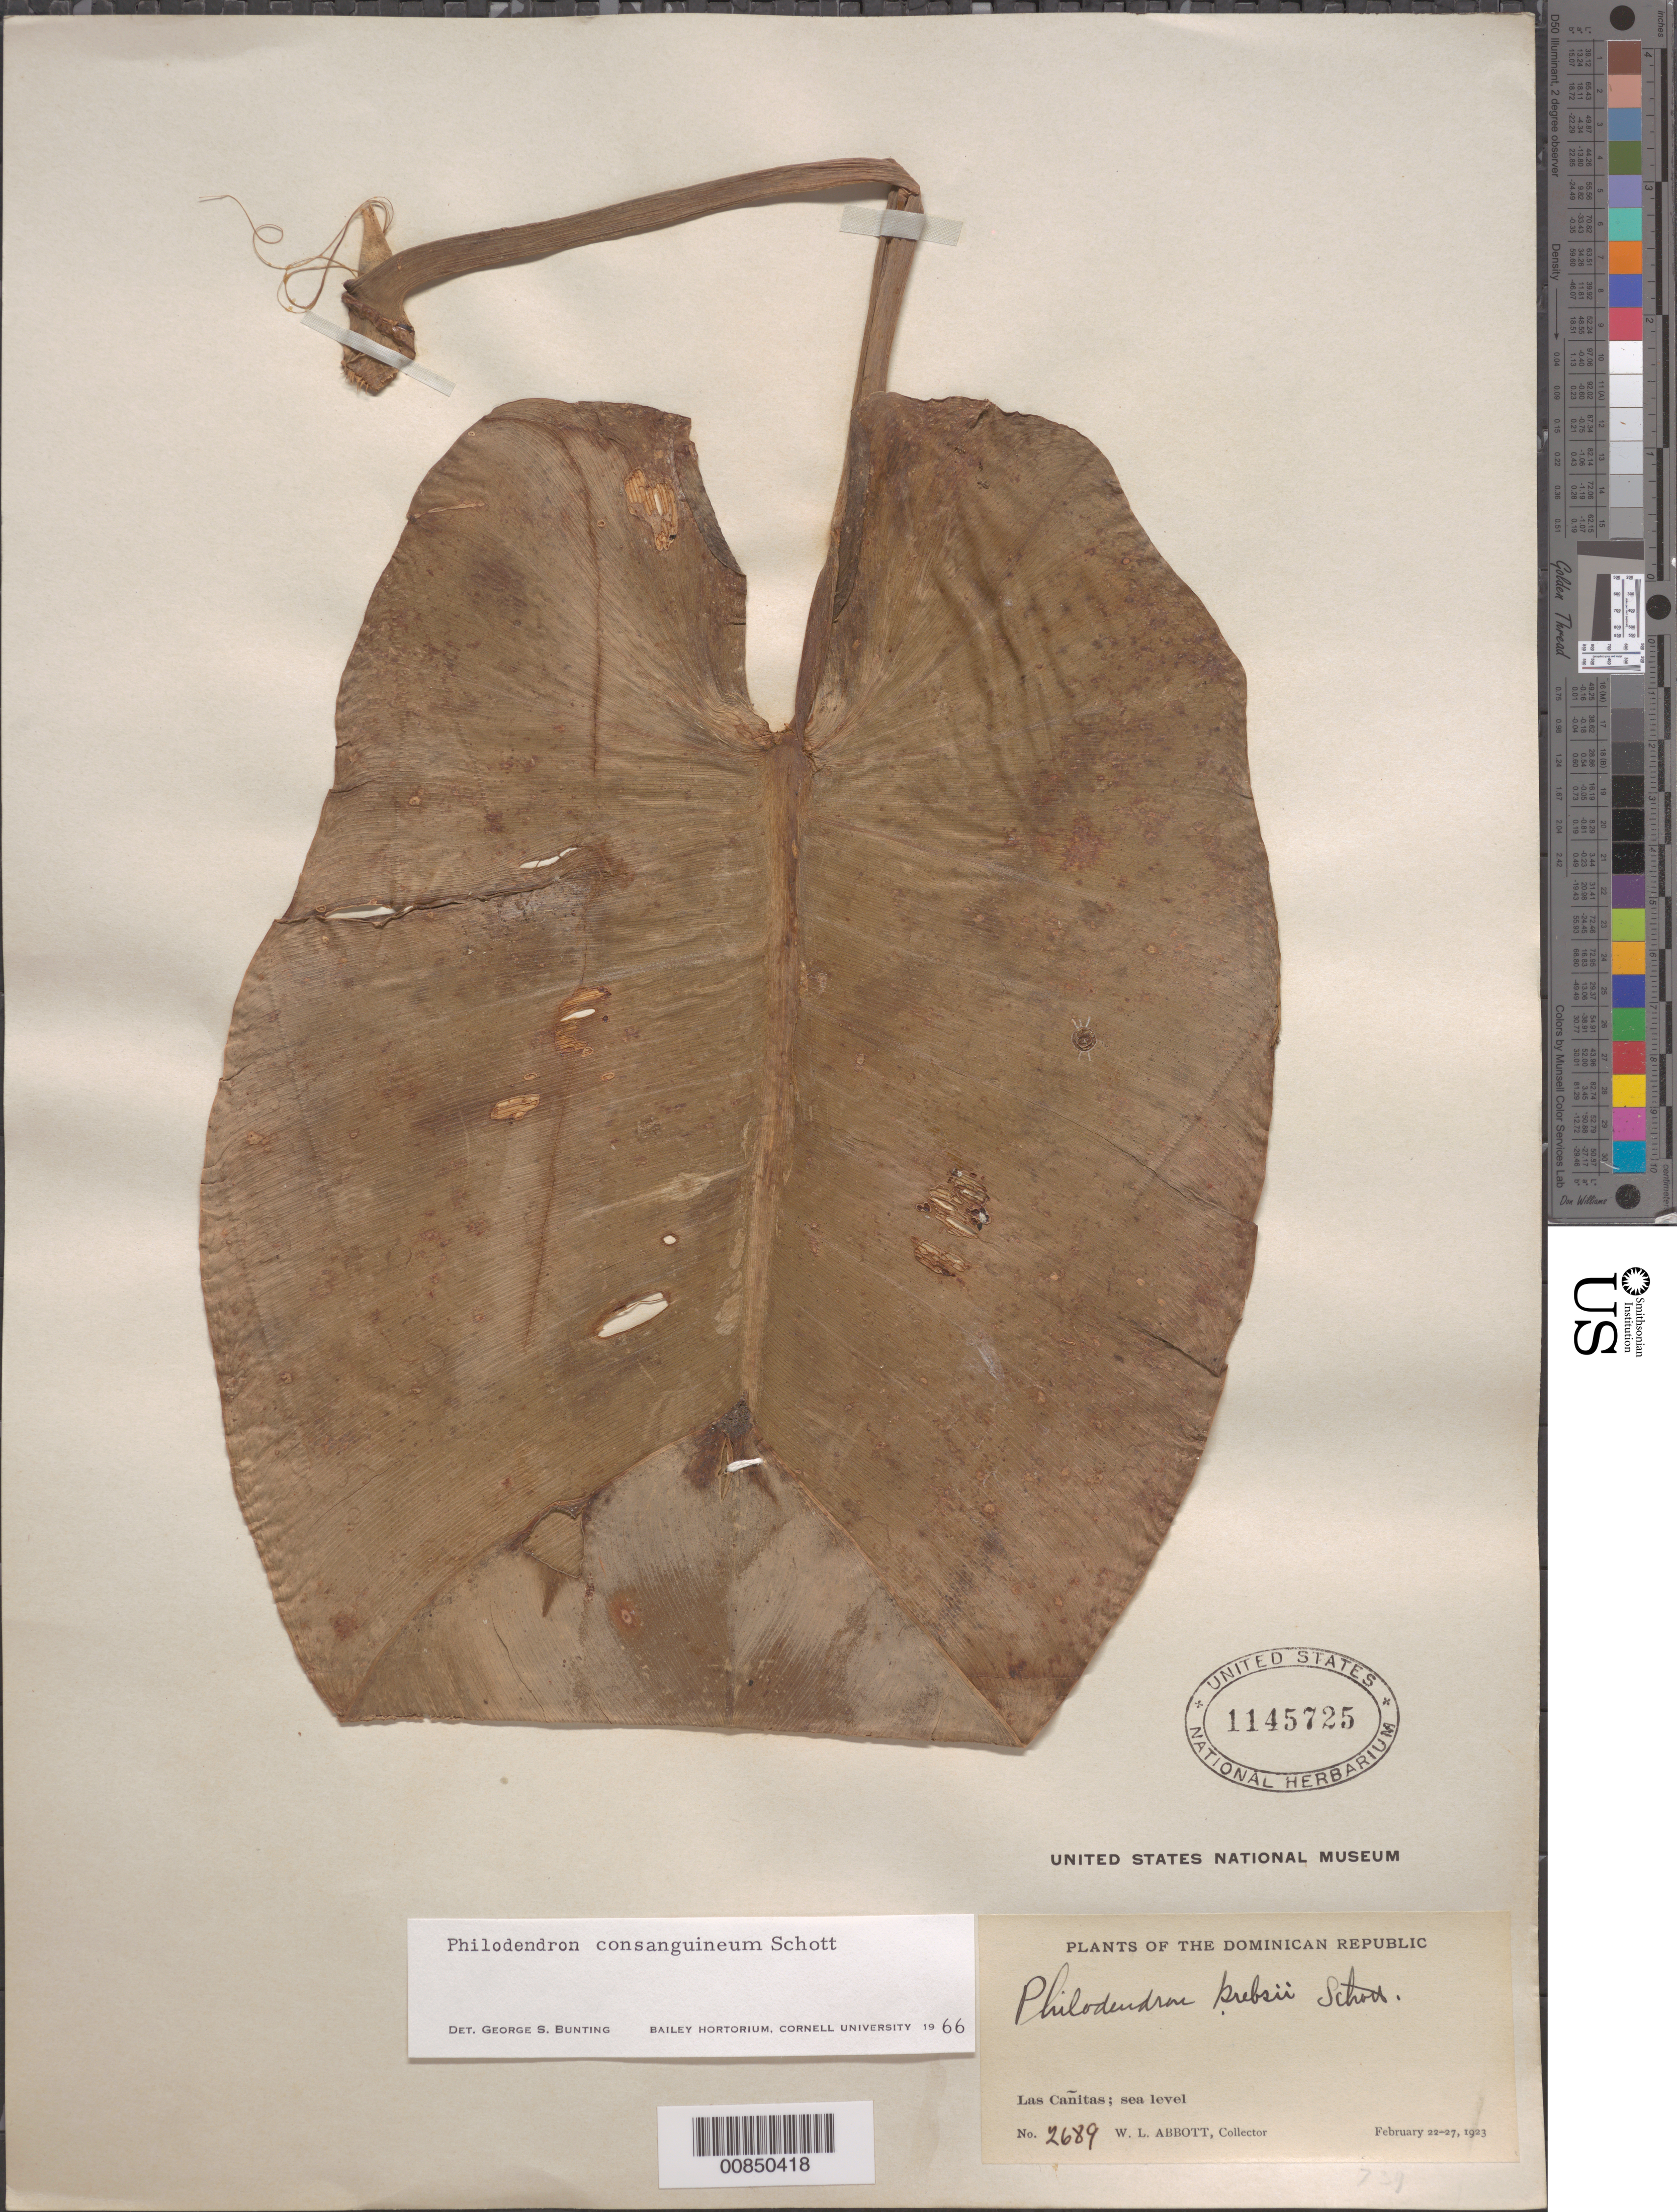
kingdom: Plantae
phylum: Tracheophyta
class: Liliopsida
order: Alismatales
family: Araceae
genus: Philodendron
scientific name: Philodendron consanguineum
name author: Schott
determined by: Bunting, G. S.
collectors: W. L. Abbott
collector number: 2689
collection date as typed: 22 Feb 1923 to 27 Feb 1923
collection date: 1923-02-22/1923-02-27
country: Dominican Republic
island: Hispaniola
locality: Las Cañitas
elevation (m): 0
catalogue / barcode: US 1145725